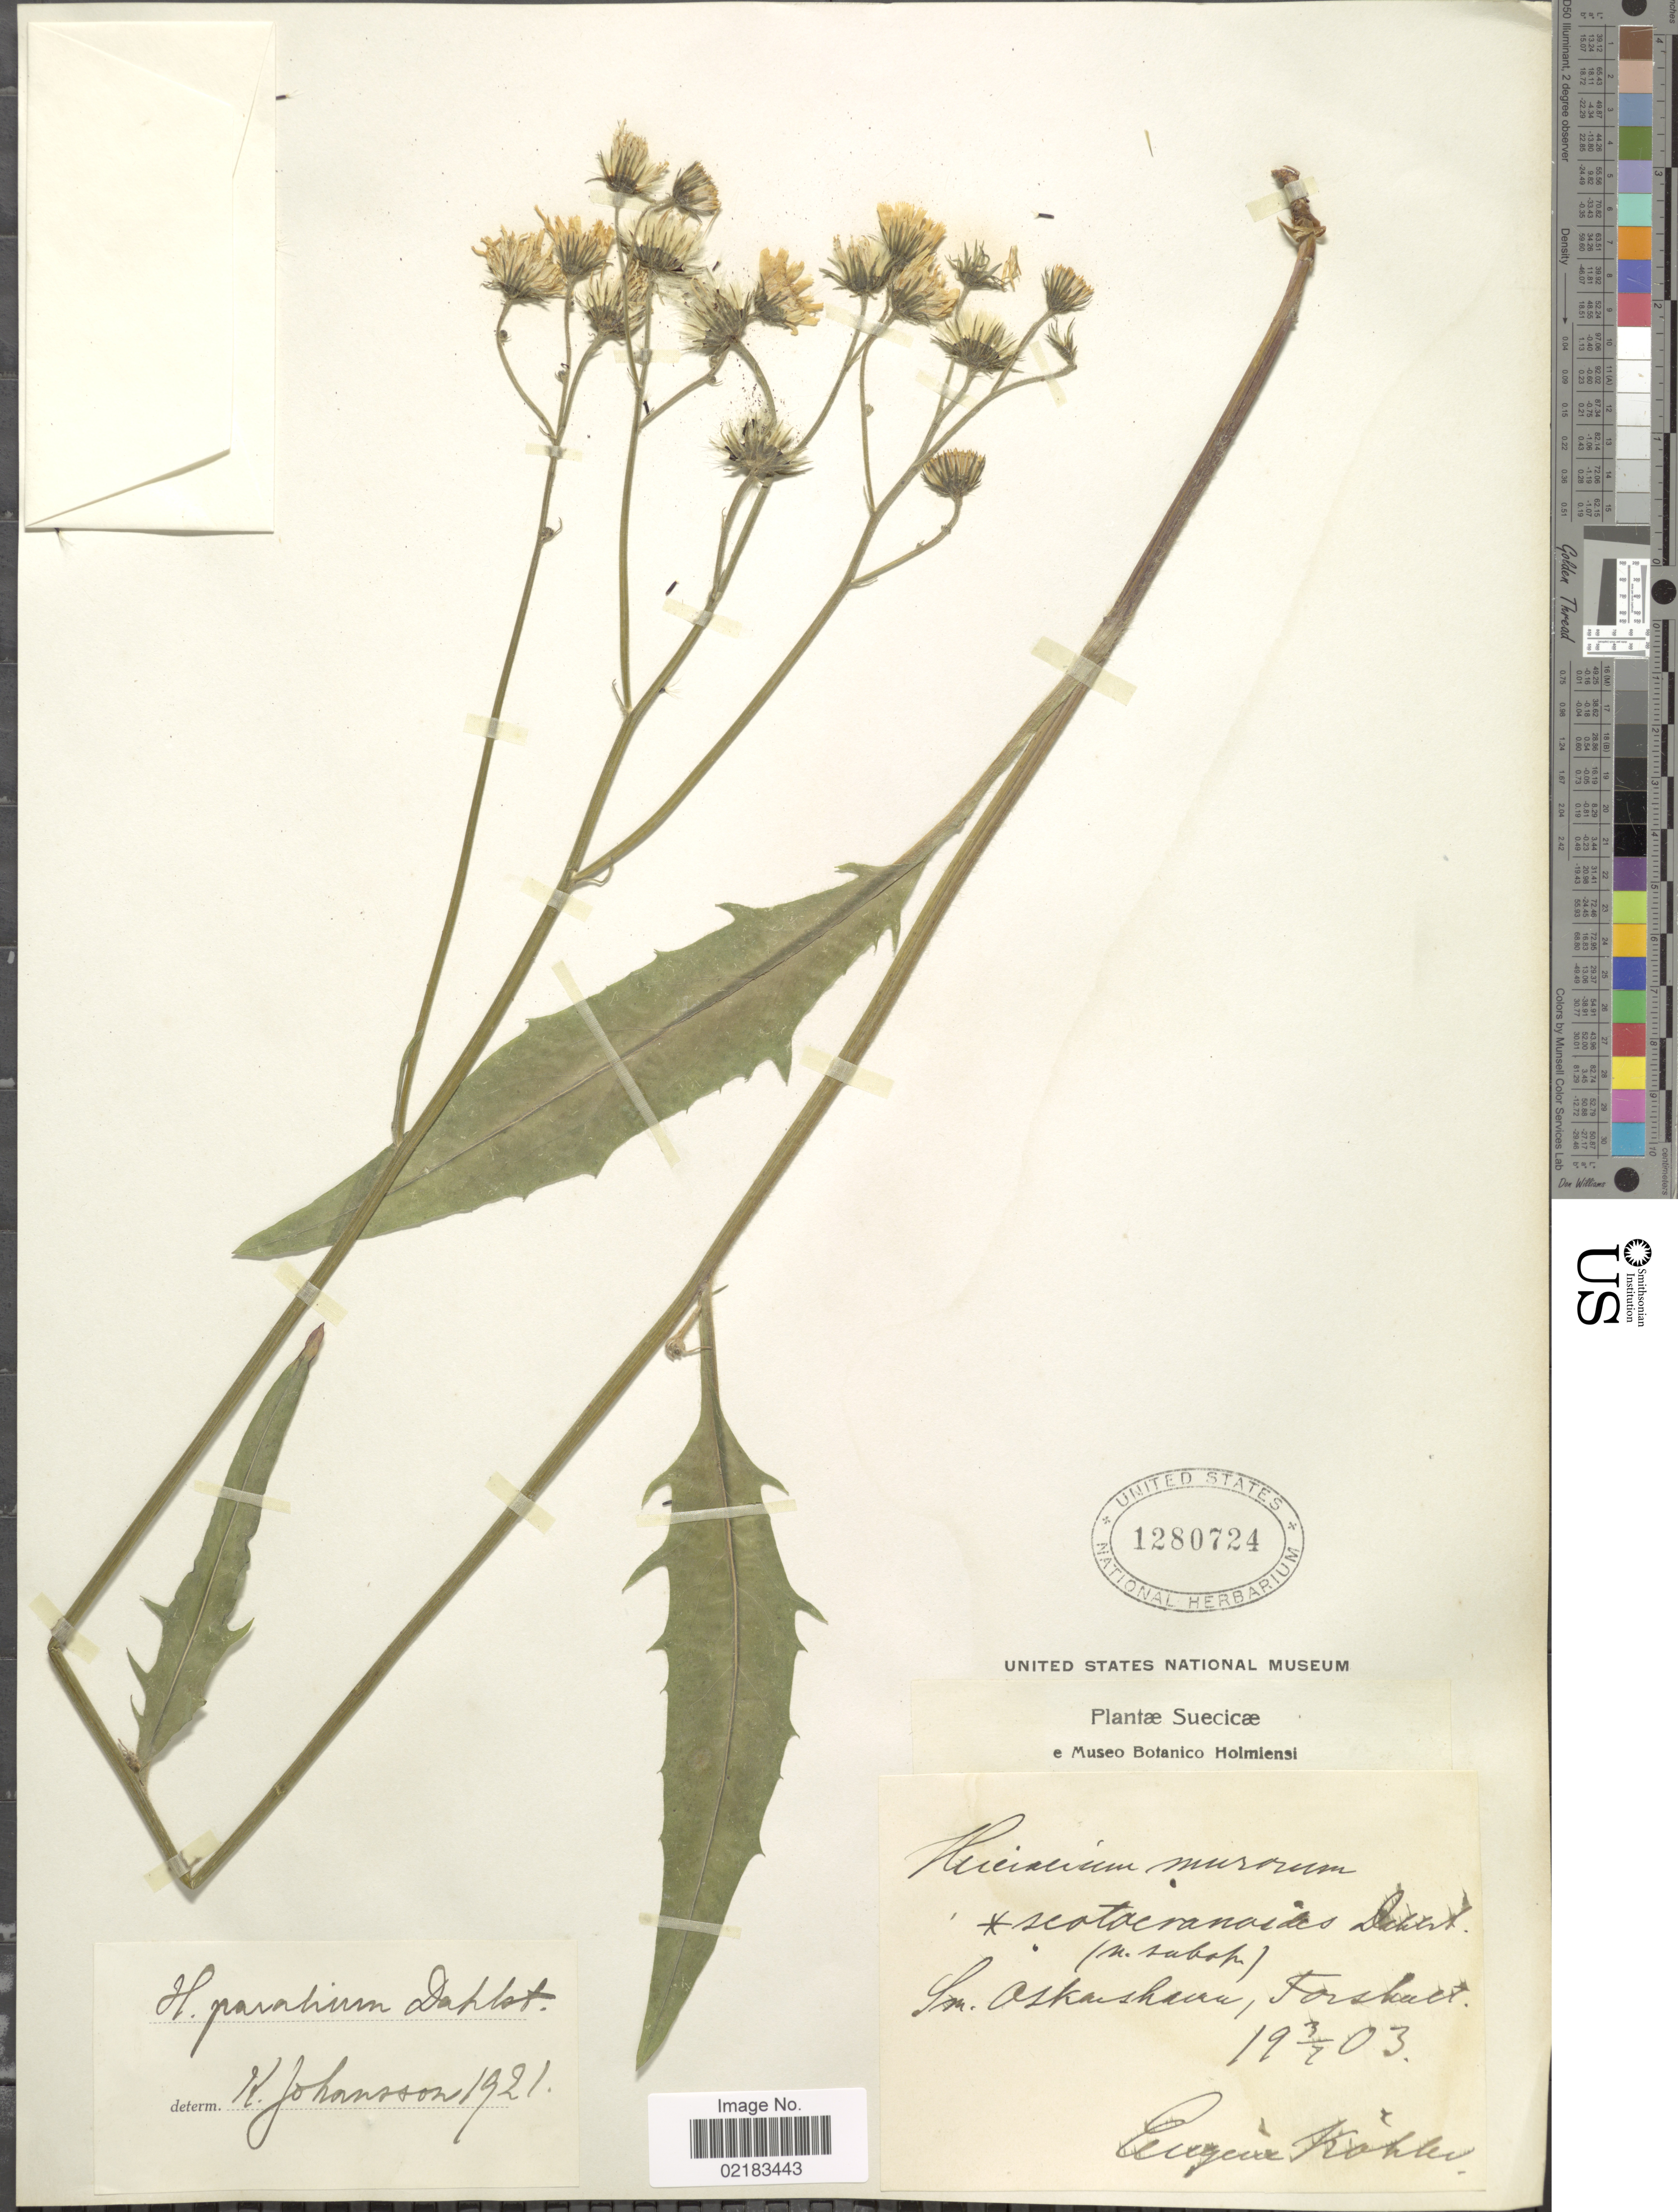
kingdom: Plantae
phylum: Tracheophyta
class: Magnoliopsida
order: Asterales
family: Asteraceae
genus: Hieracium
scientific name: Hieracium murorum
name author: L.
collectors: E. Kohler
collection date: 1903-07-03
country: Sweden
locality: In Oskarshamn, Forshult.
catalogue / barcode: US 1280724